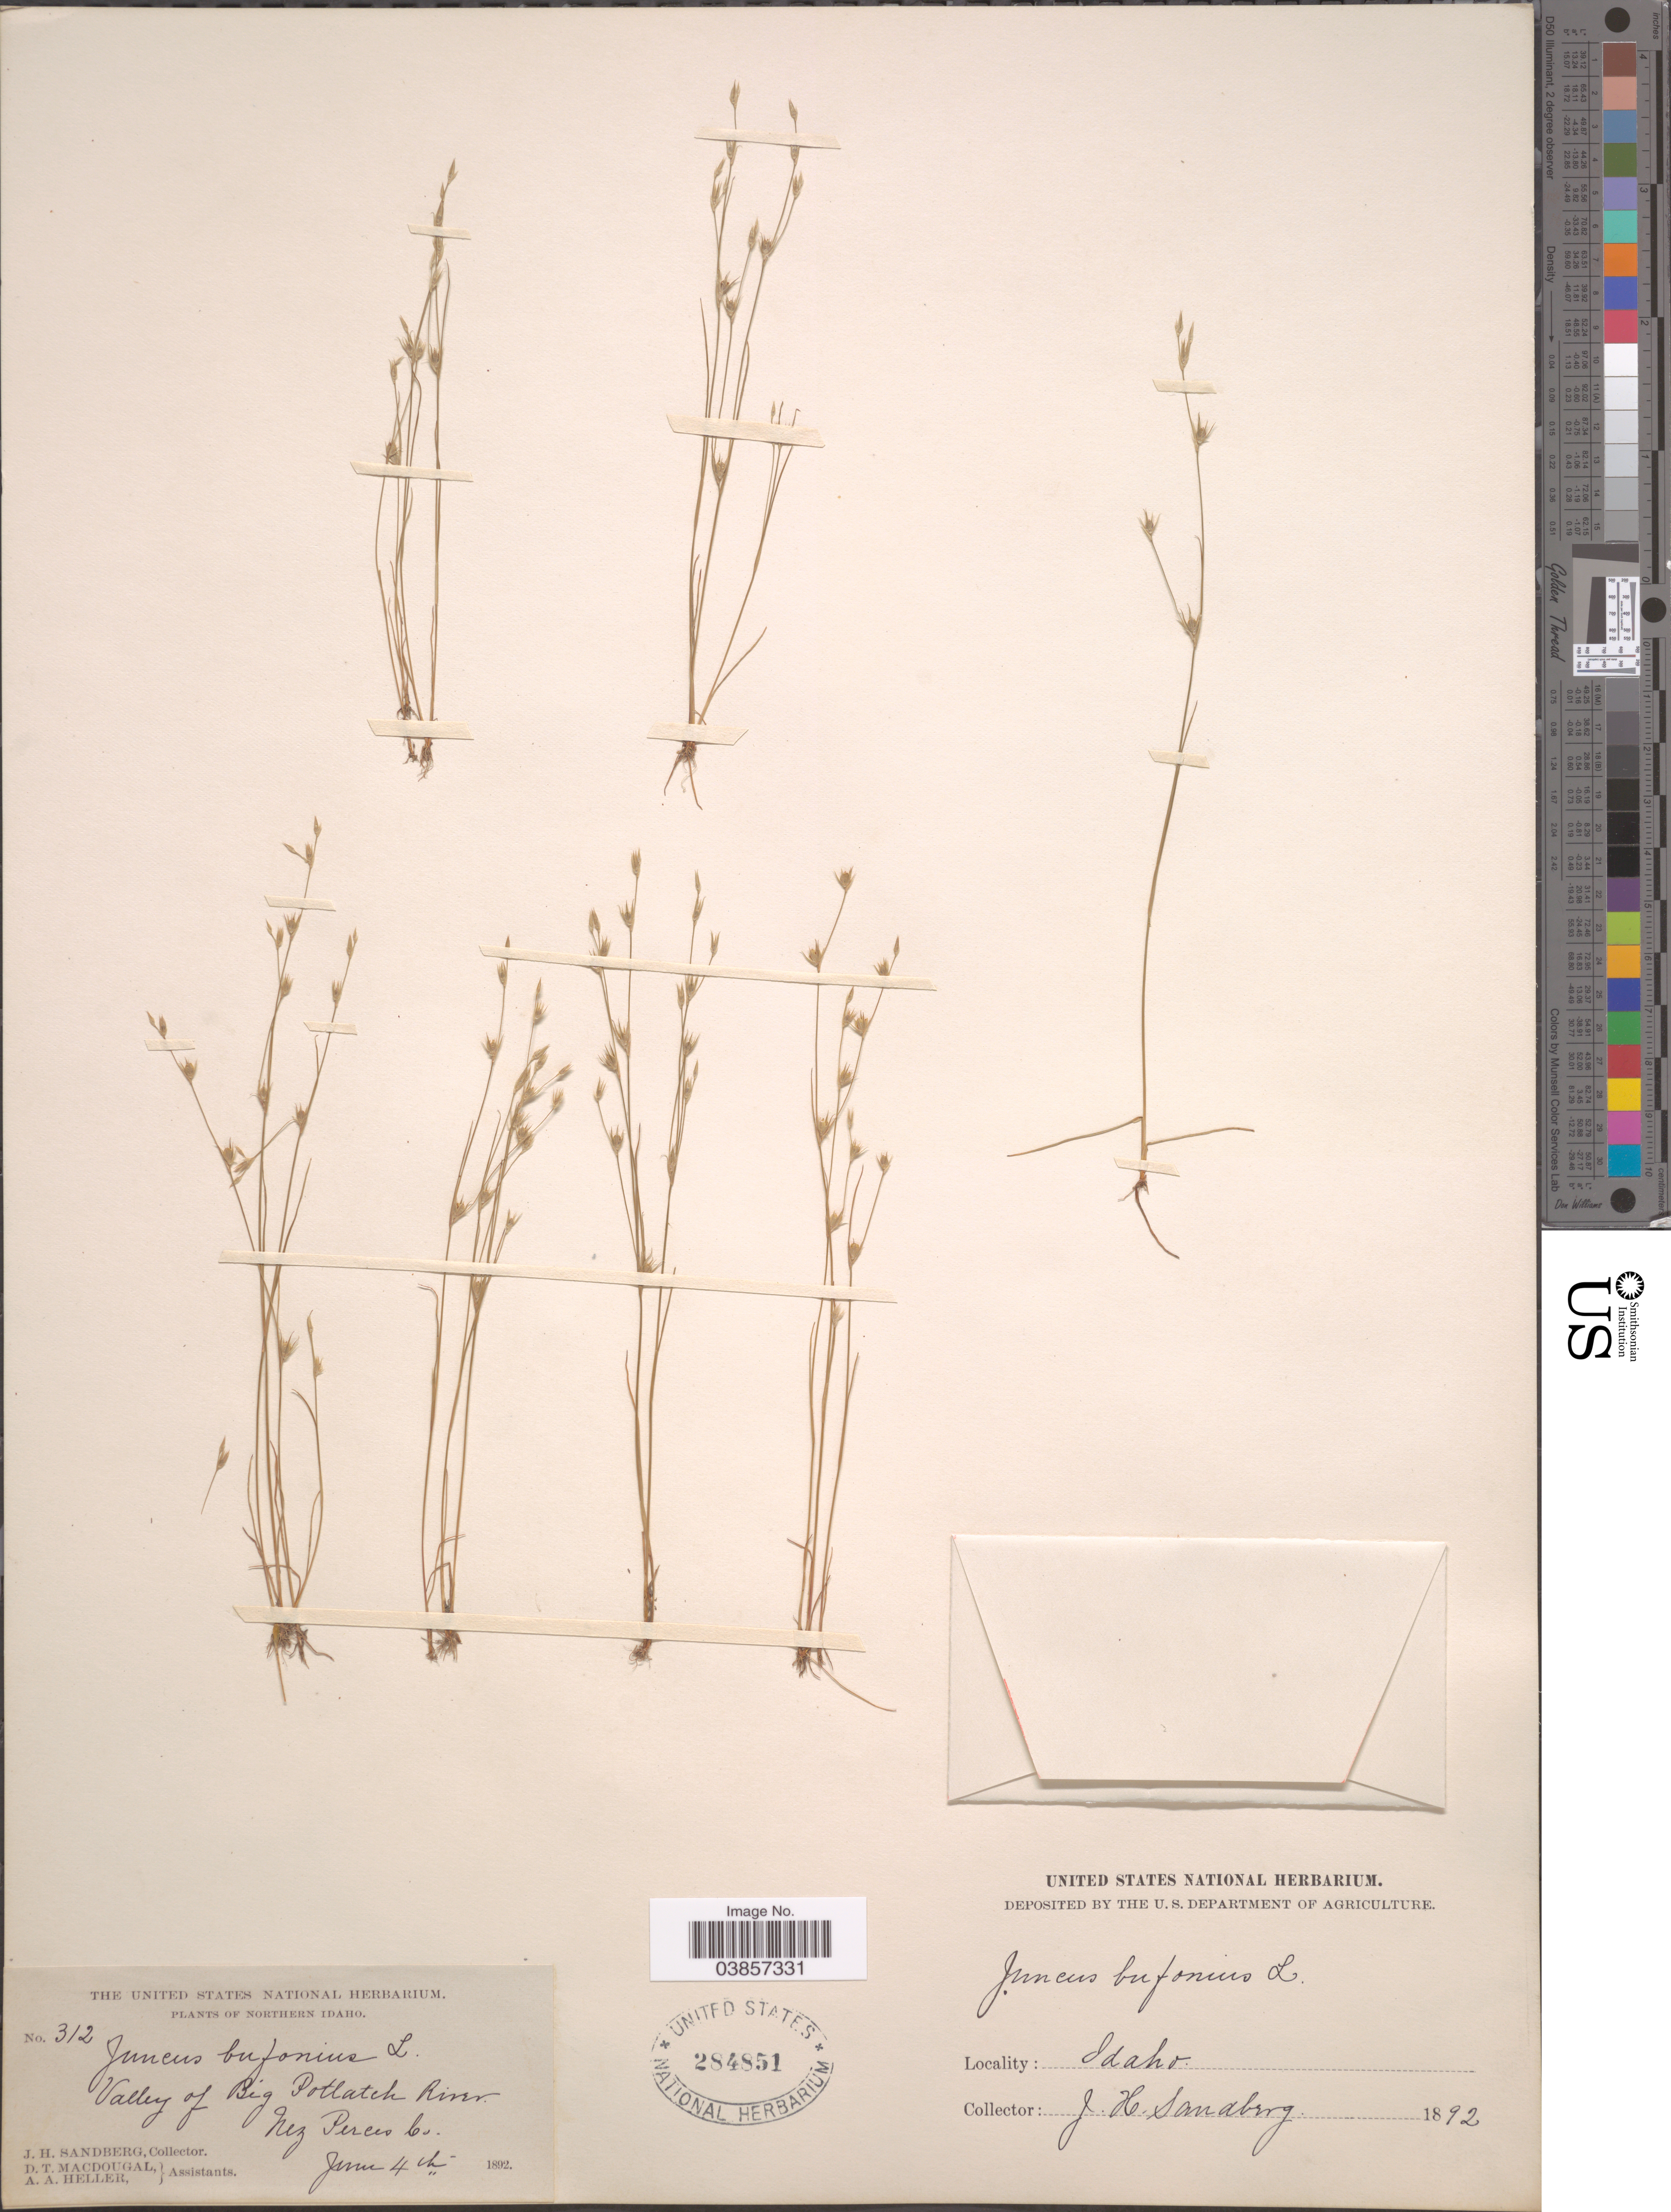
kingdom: Plantae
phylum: Tracheophyta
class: Liliopsida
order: Poales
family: Juncaceae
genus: Juncus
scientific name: Juncus sphaerocarpus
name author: Nees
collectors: J. H. Sandberg, D. T. MacDougal & A. A. Heller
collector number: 312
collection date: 1892-06-04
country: United States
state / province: Idaho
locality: Northern Idaho. Valley of Big Potlatch River. Nez Perces Co.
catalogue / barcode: US 284851